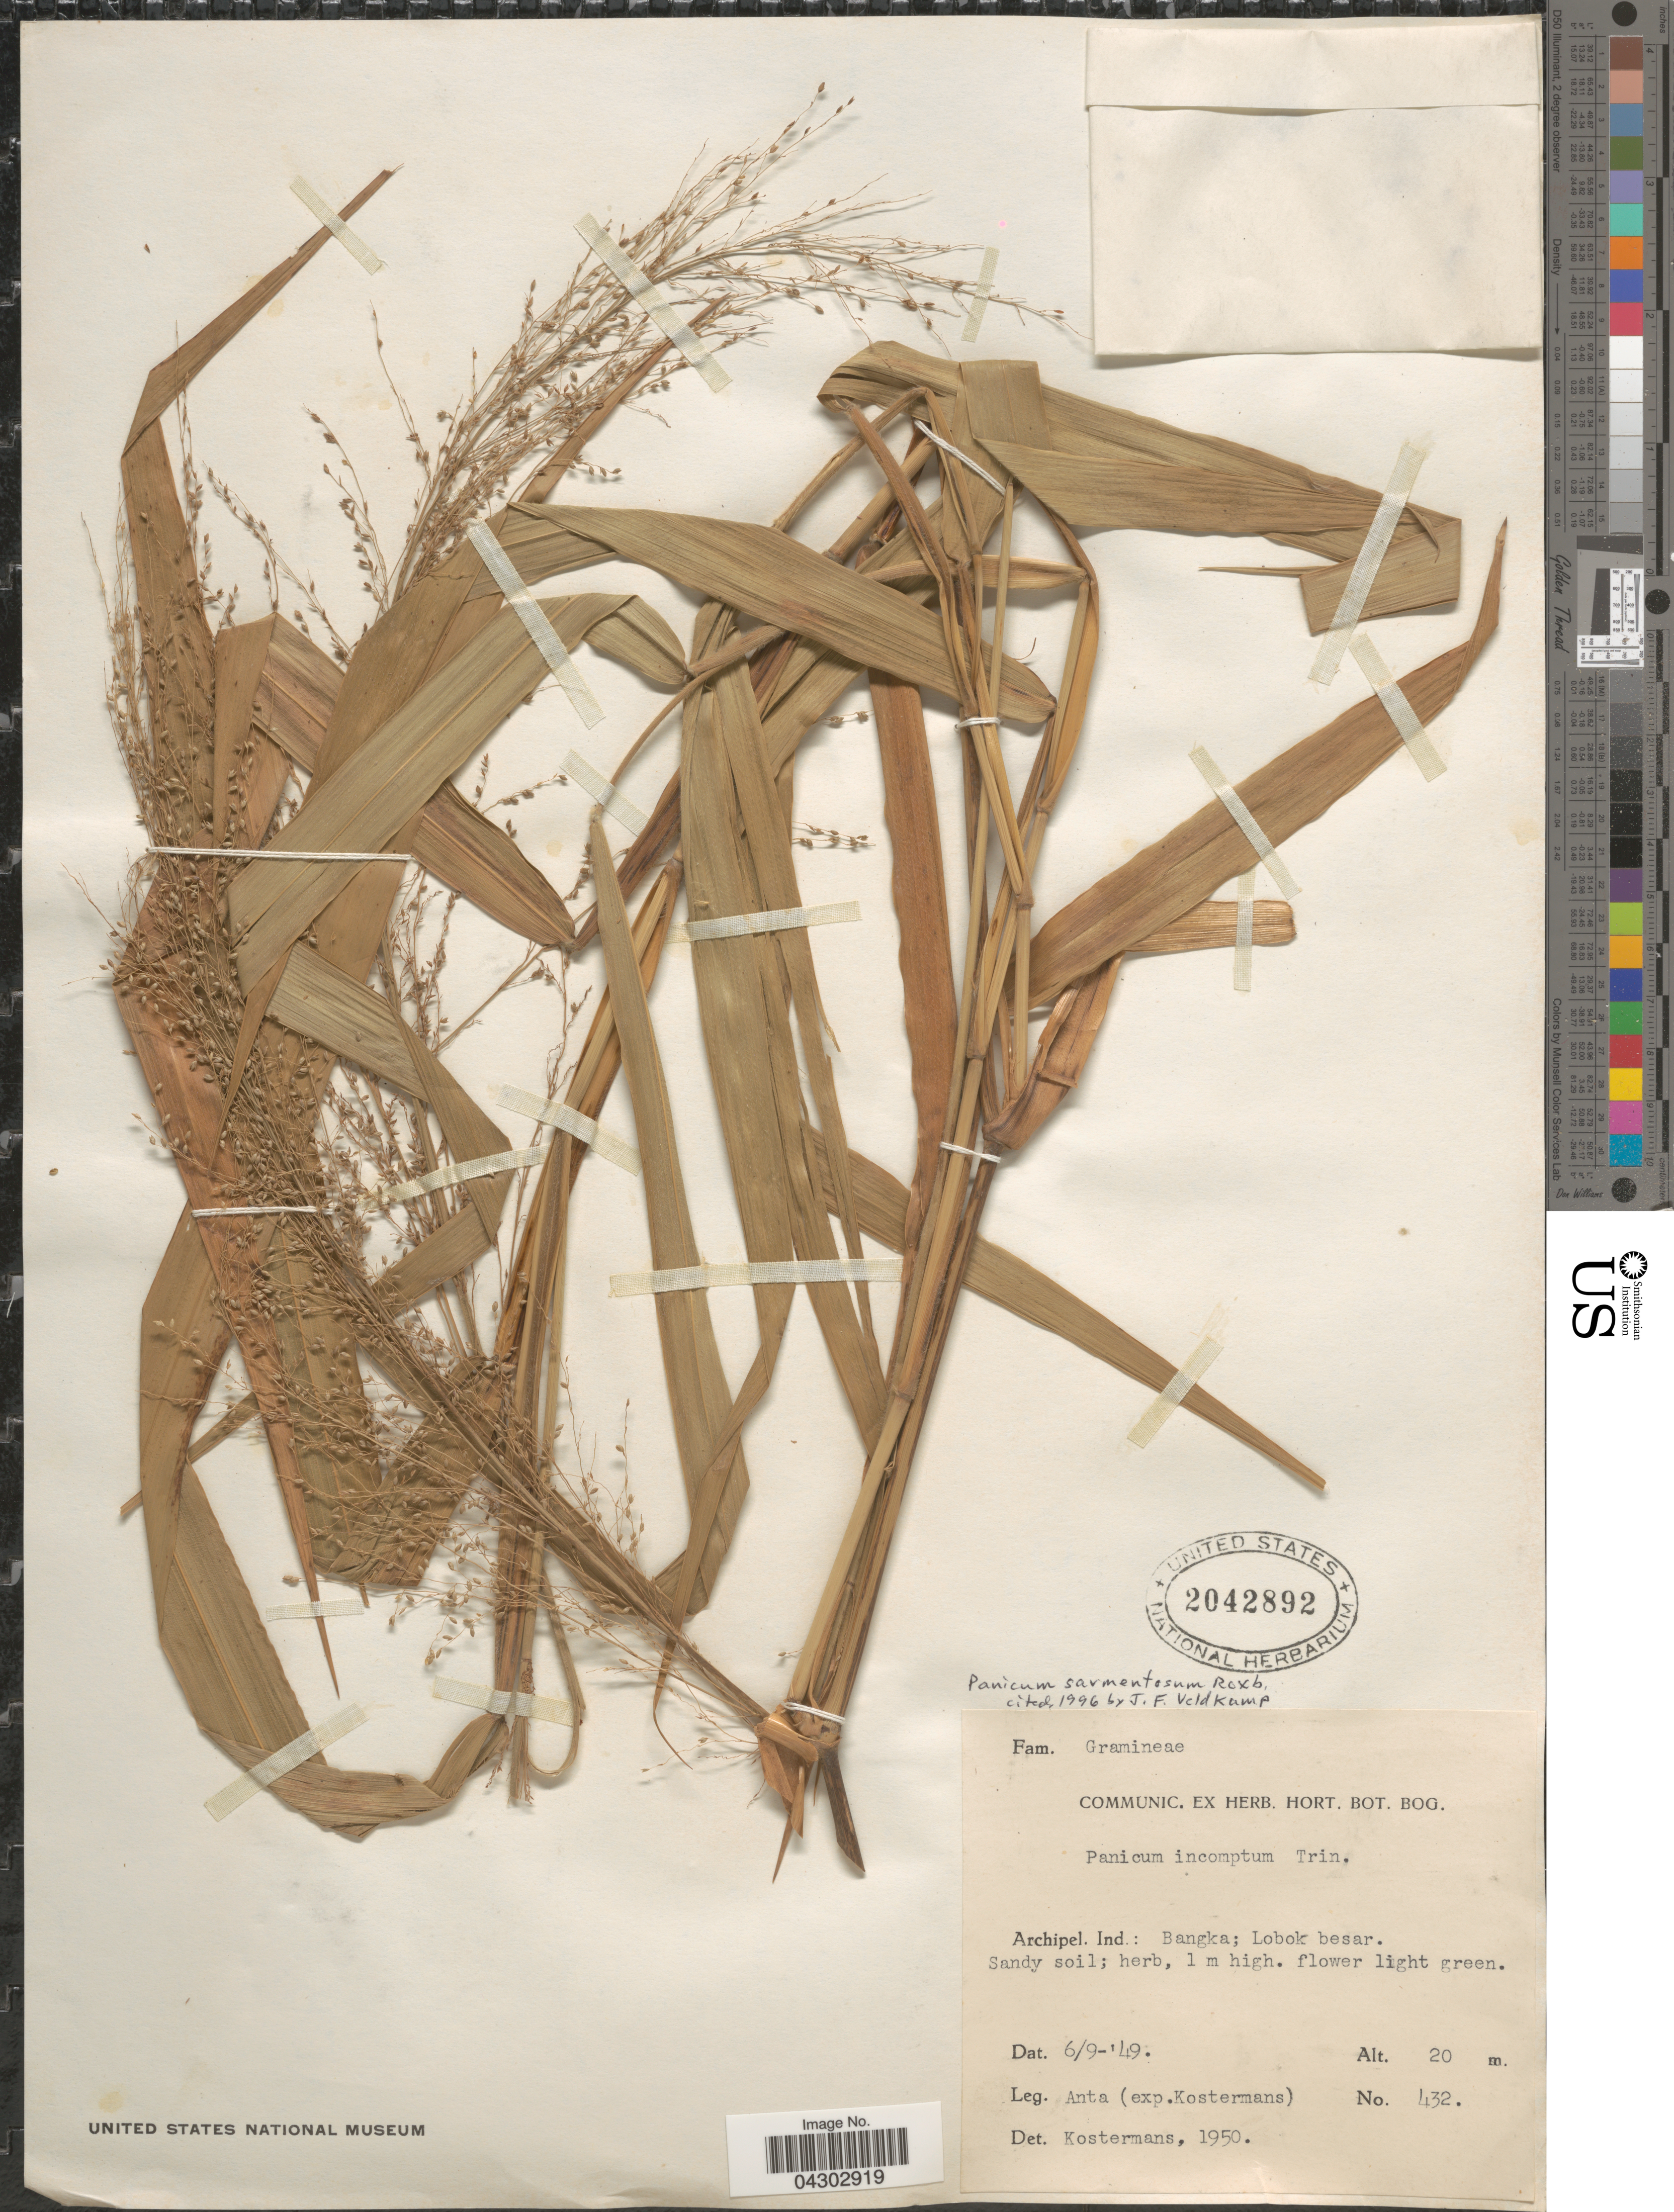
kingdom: Plantae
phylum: Tracheophyta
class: Liliopsida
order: Poales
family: Poaceae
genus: Panicum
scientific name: Panicum sarmentosum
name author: Roxb.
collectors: Anta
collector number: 432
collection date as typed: Transcribed d/m/y: 6/9/49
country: Indonesia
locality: Archipel. Ind.: Bangka; Lobok besar.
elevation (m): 20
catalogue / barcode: US 2042892